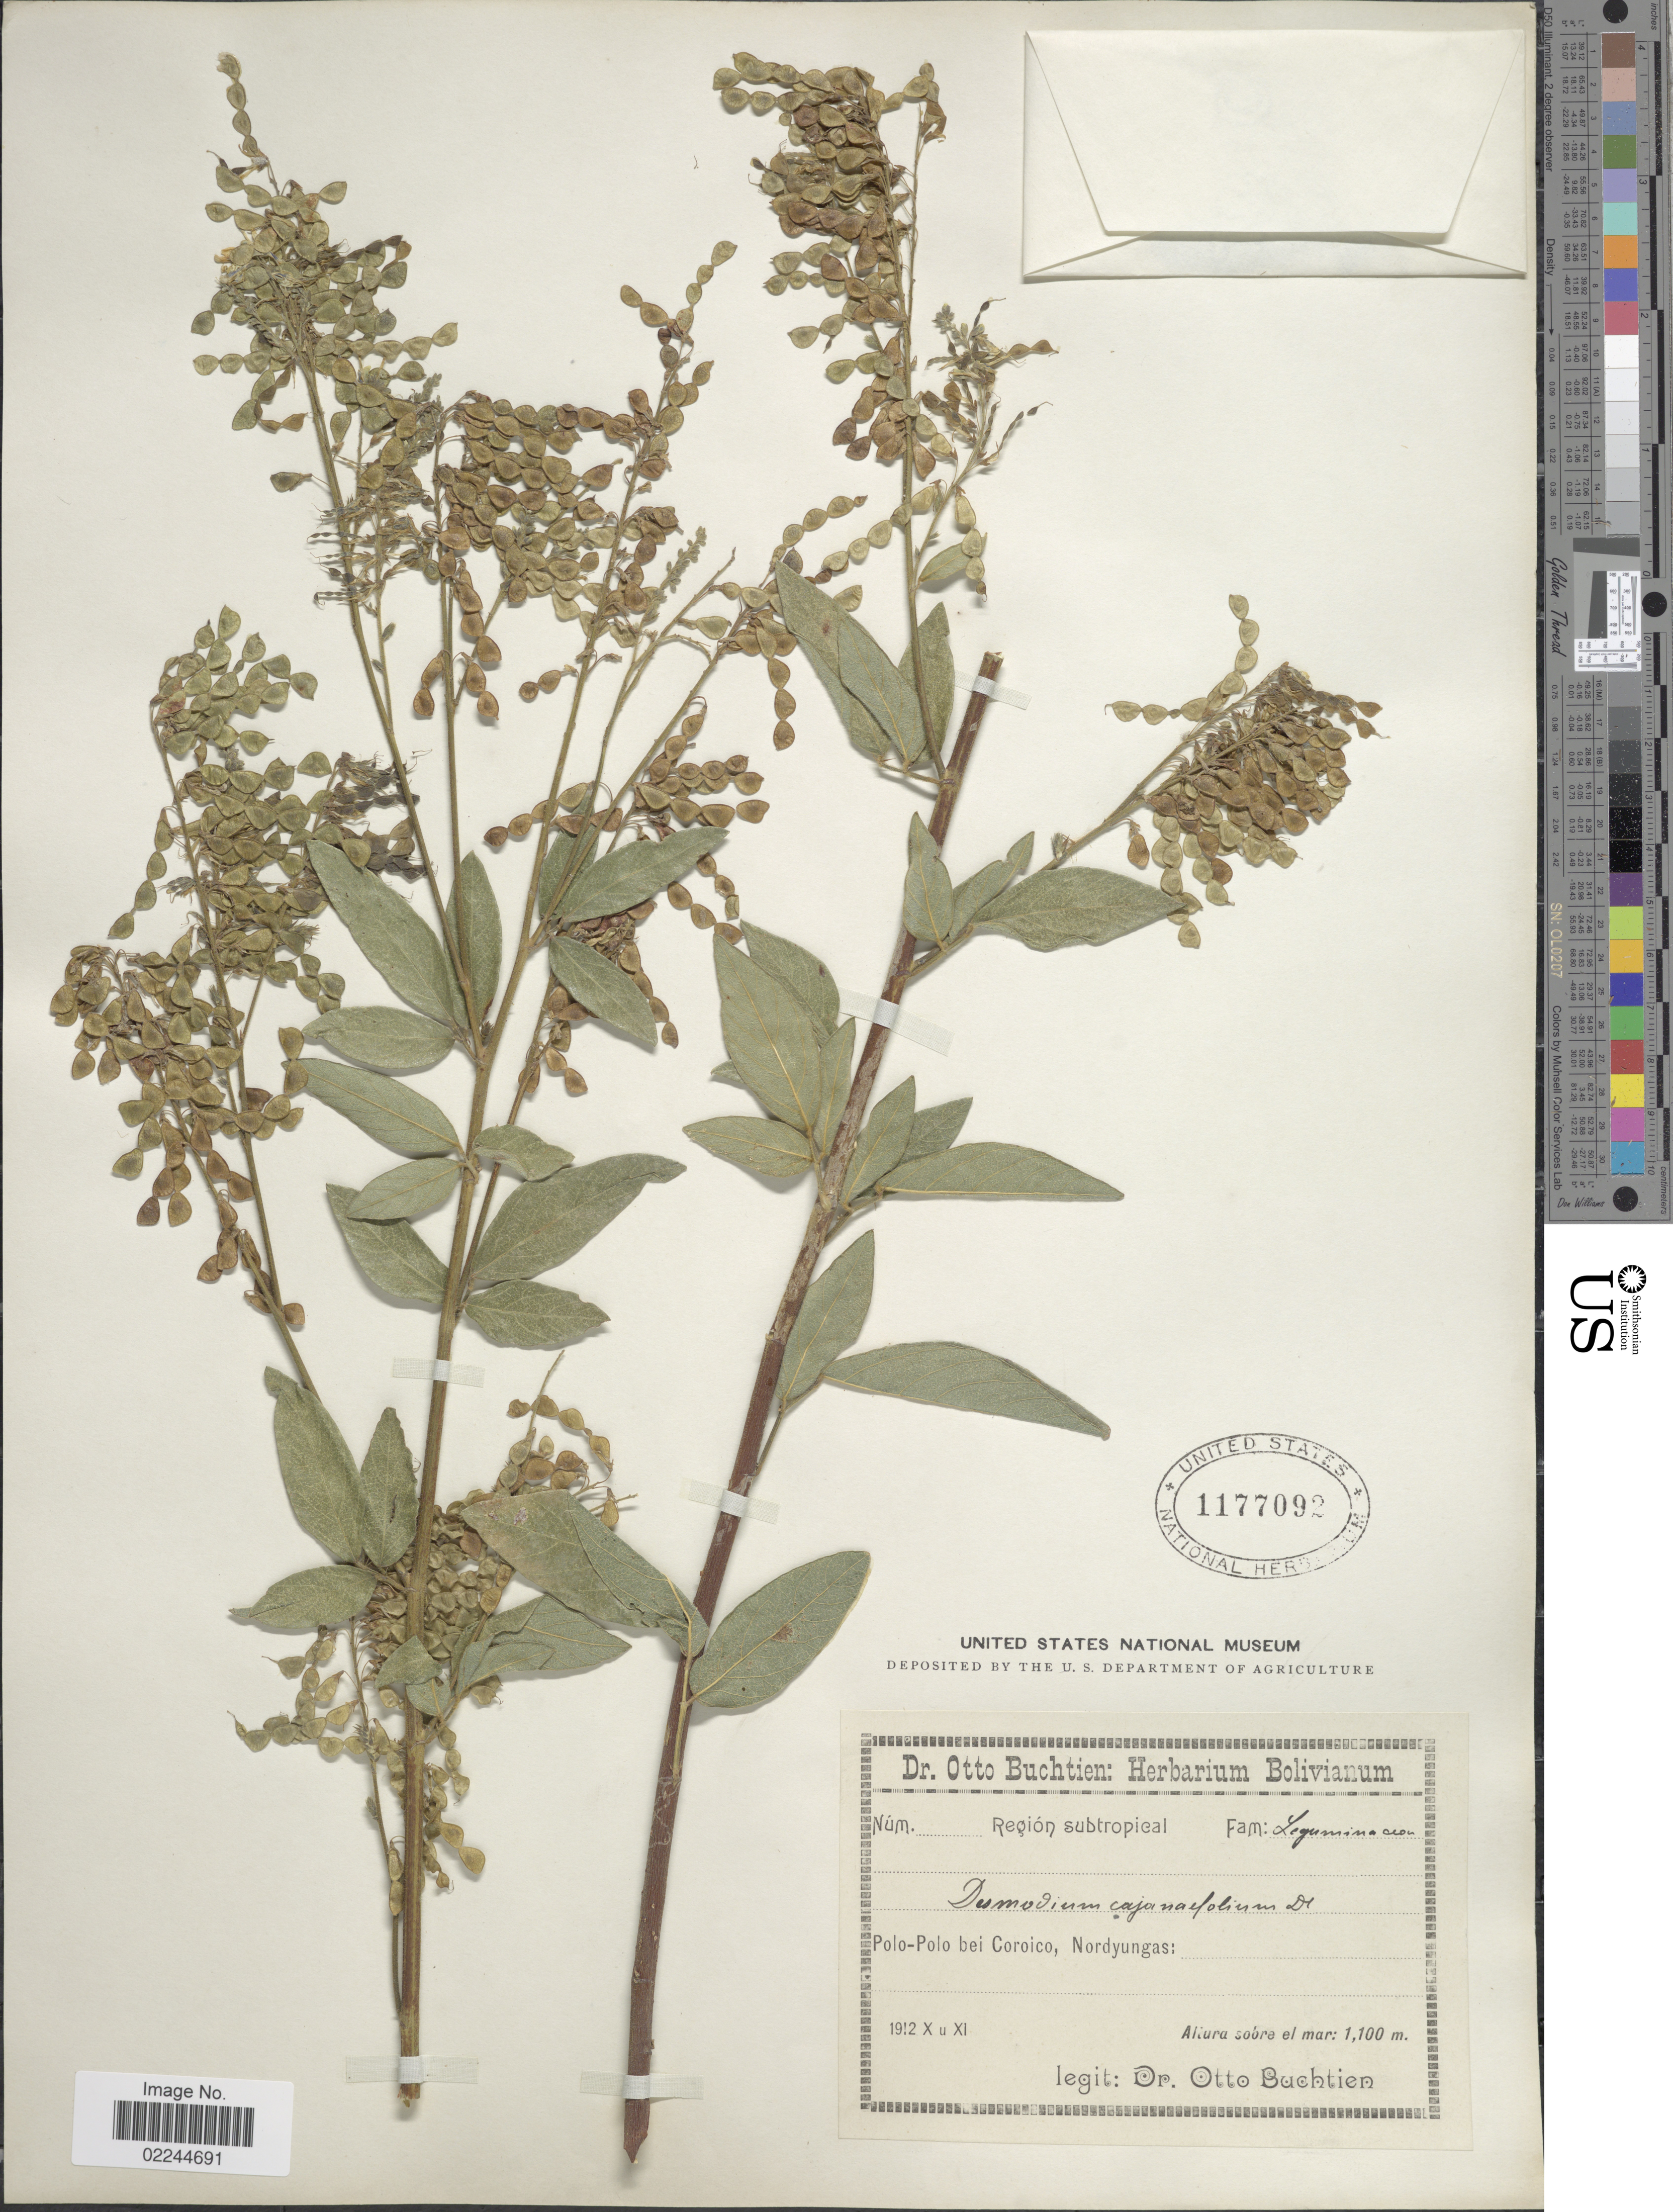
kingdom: Plantae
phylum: Tracheophyta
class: Magnoliopsida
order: Fabales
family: Fabaceae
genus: Desmodium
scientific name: Desmodium cajanifolium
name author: (Kunth) DC.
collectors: O. Buchtien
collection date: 1912-10/1912-11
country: Bolivia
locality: Polo-Polo bei Coroico, Nodyungas. Region subtropical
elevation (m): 1100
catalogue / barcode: US 1177092